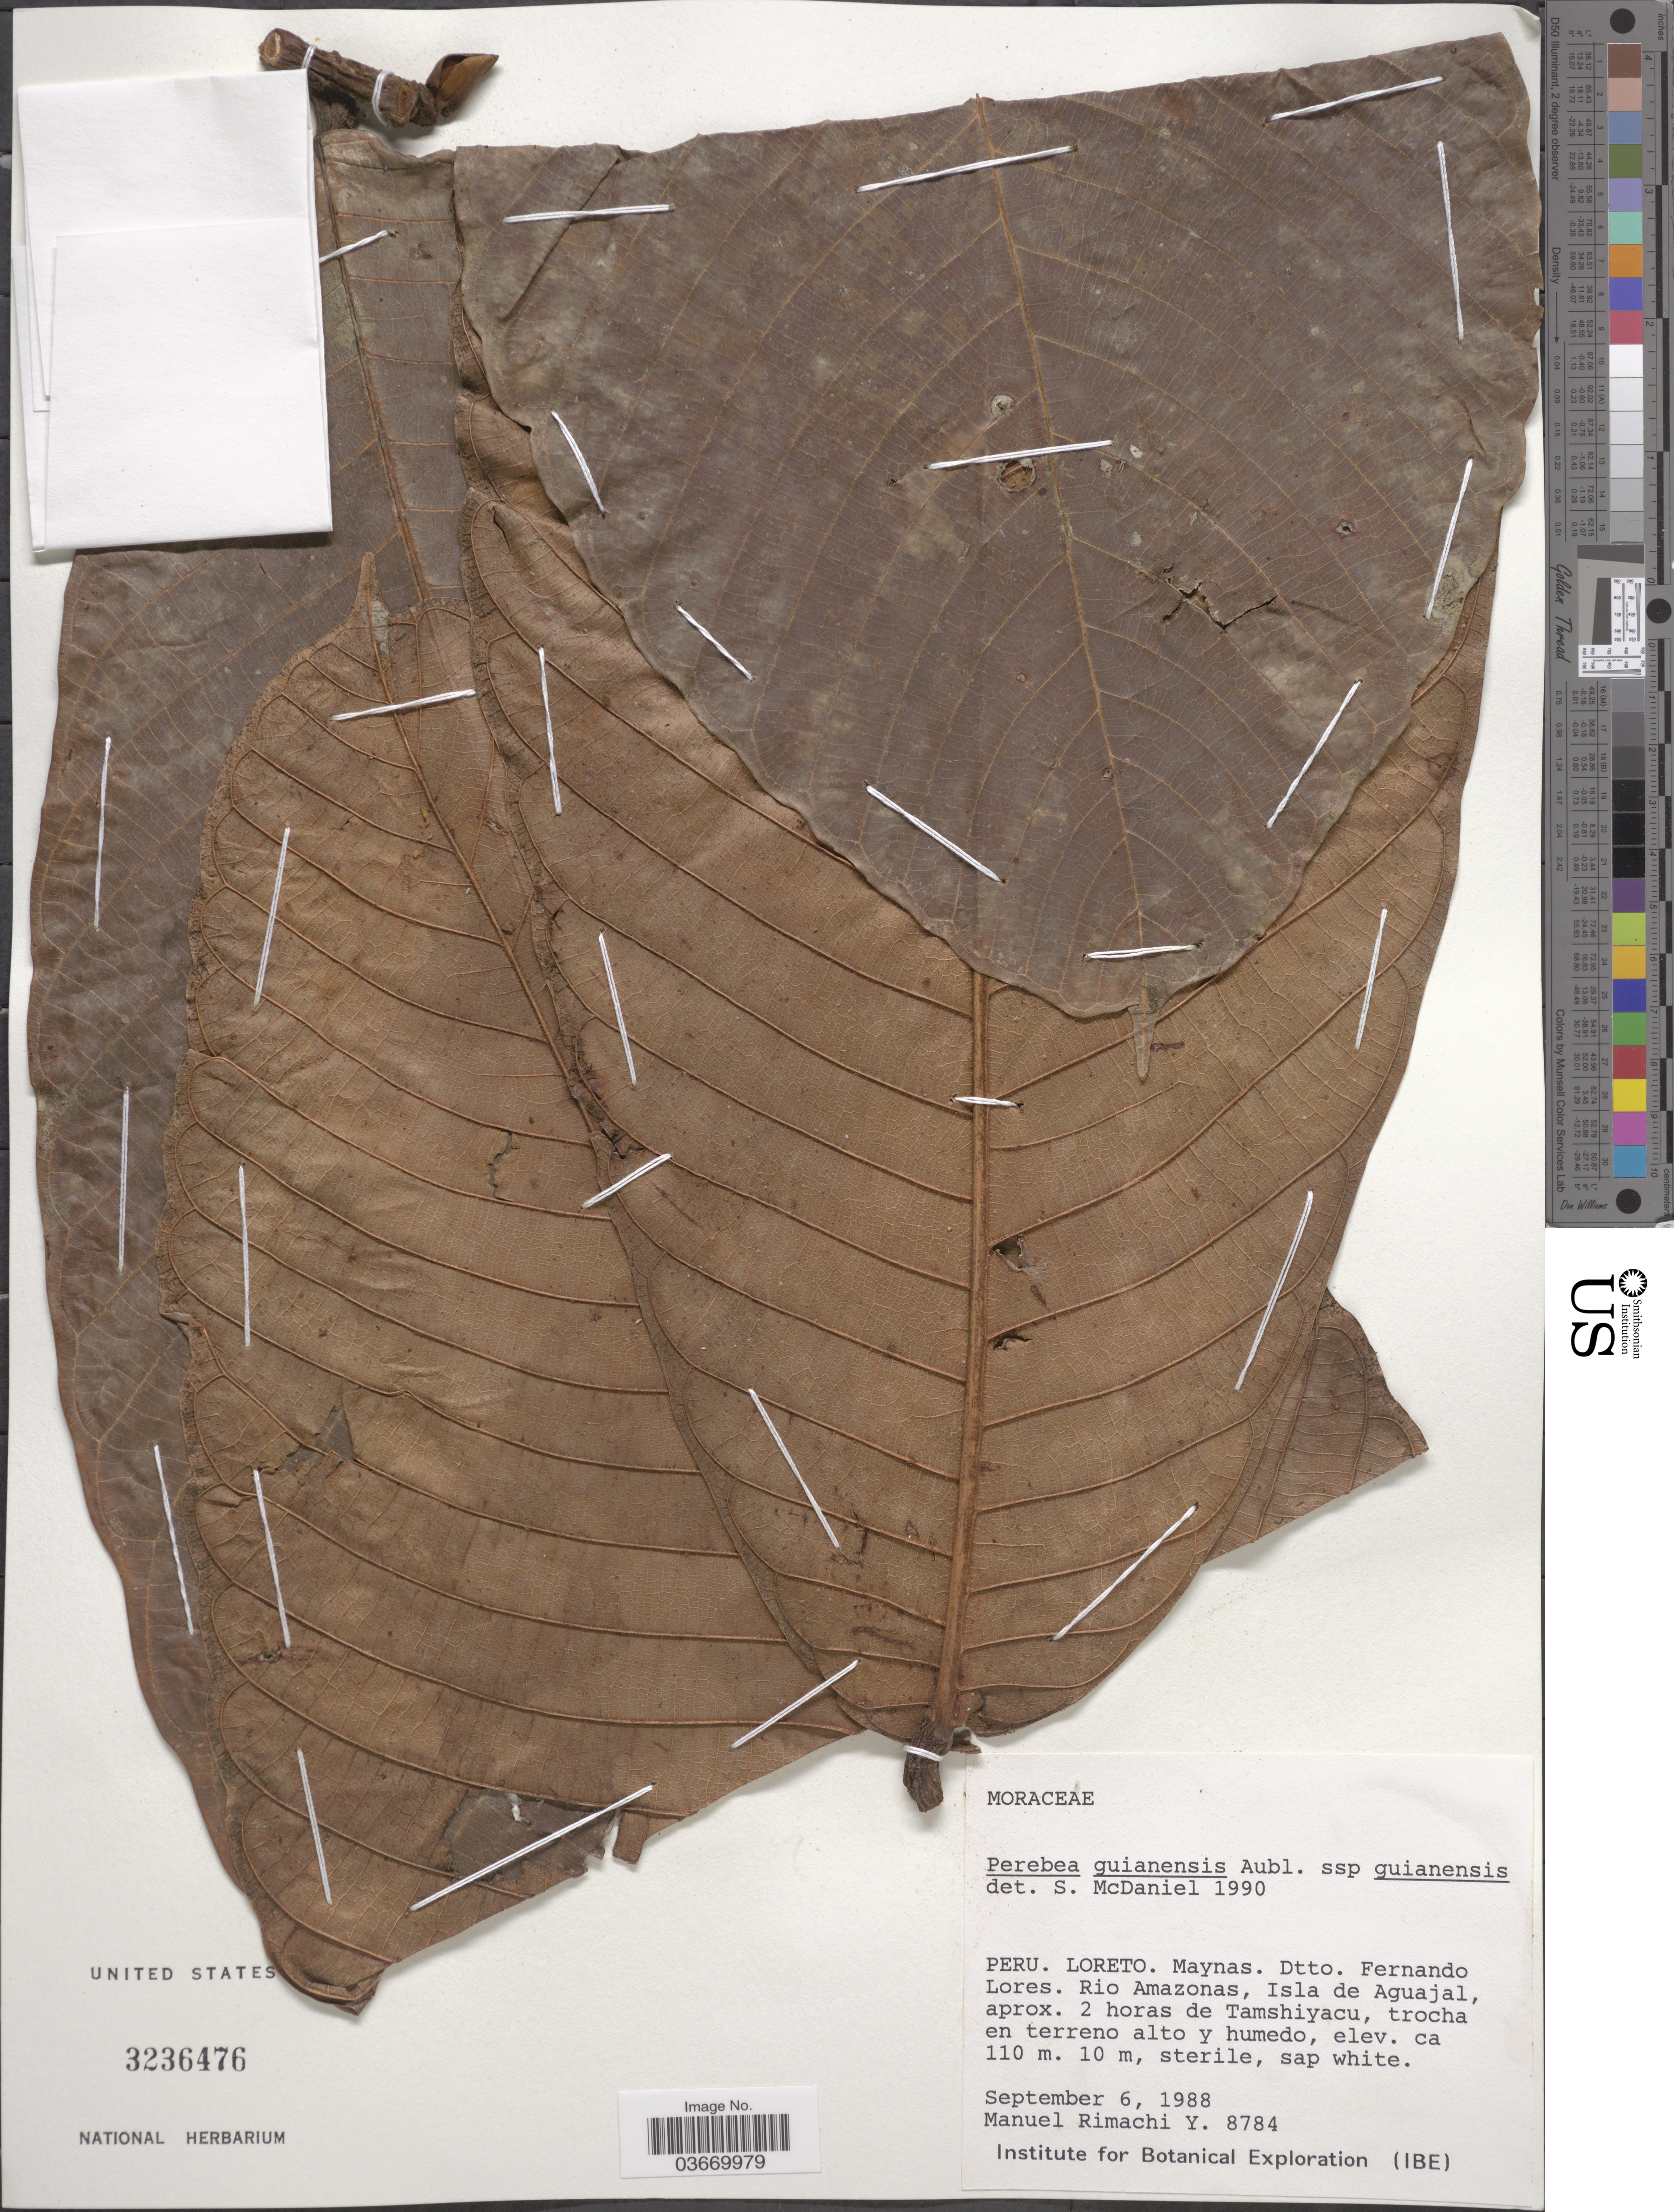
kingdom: Plantae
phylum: Tracheophyta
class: Magnoliopsida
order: Rosales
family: Moraceae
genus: Perebea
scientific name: Perebea guianensis subsp. guianensis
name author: Aubl.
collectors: M. Rimachi Y.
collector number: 8784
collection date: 1988-09-06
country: Peru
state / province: Loreto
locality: Maynas. Dtto. Fernando Lores. Rio Amazonas, Isla de Aguajal, aprox. 2 horas de Tamshiyacu, trocha en terreno alto y humedo.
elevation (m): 110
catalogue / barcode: US 3236476